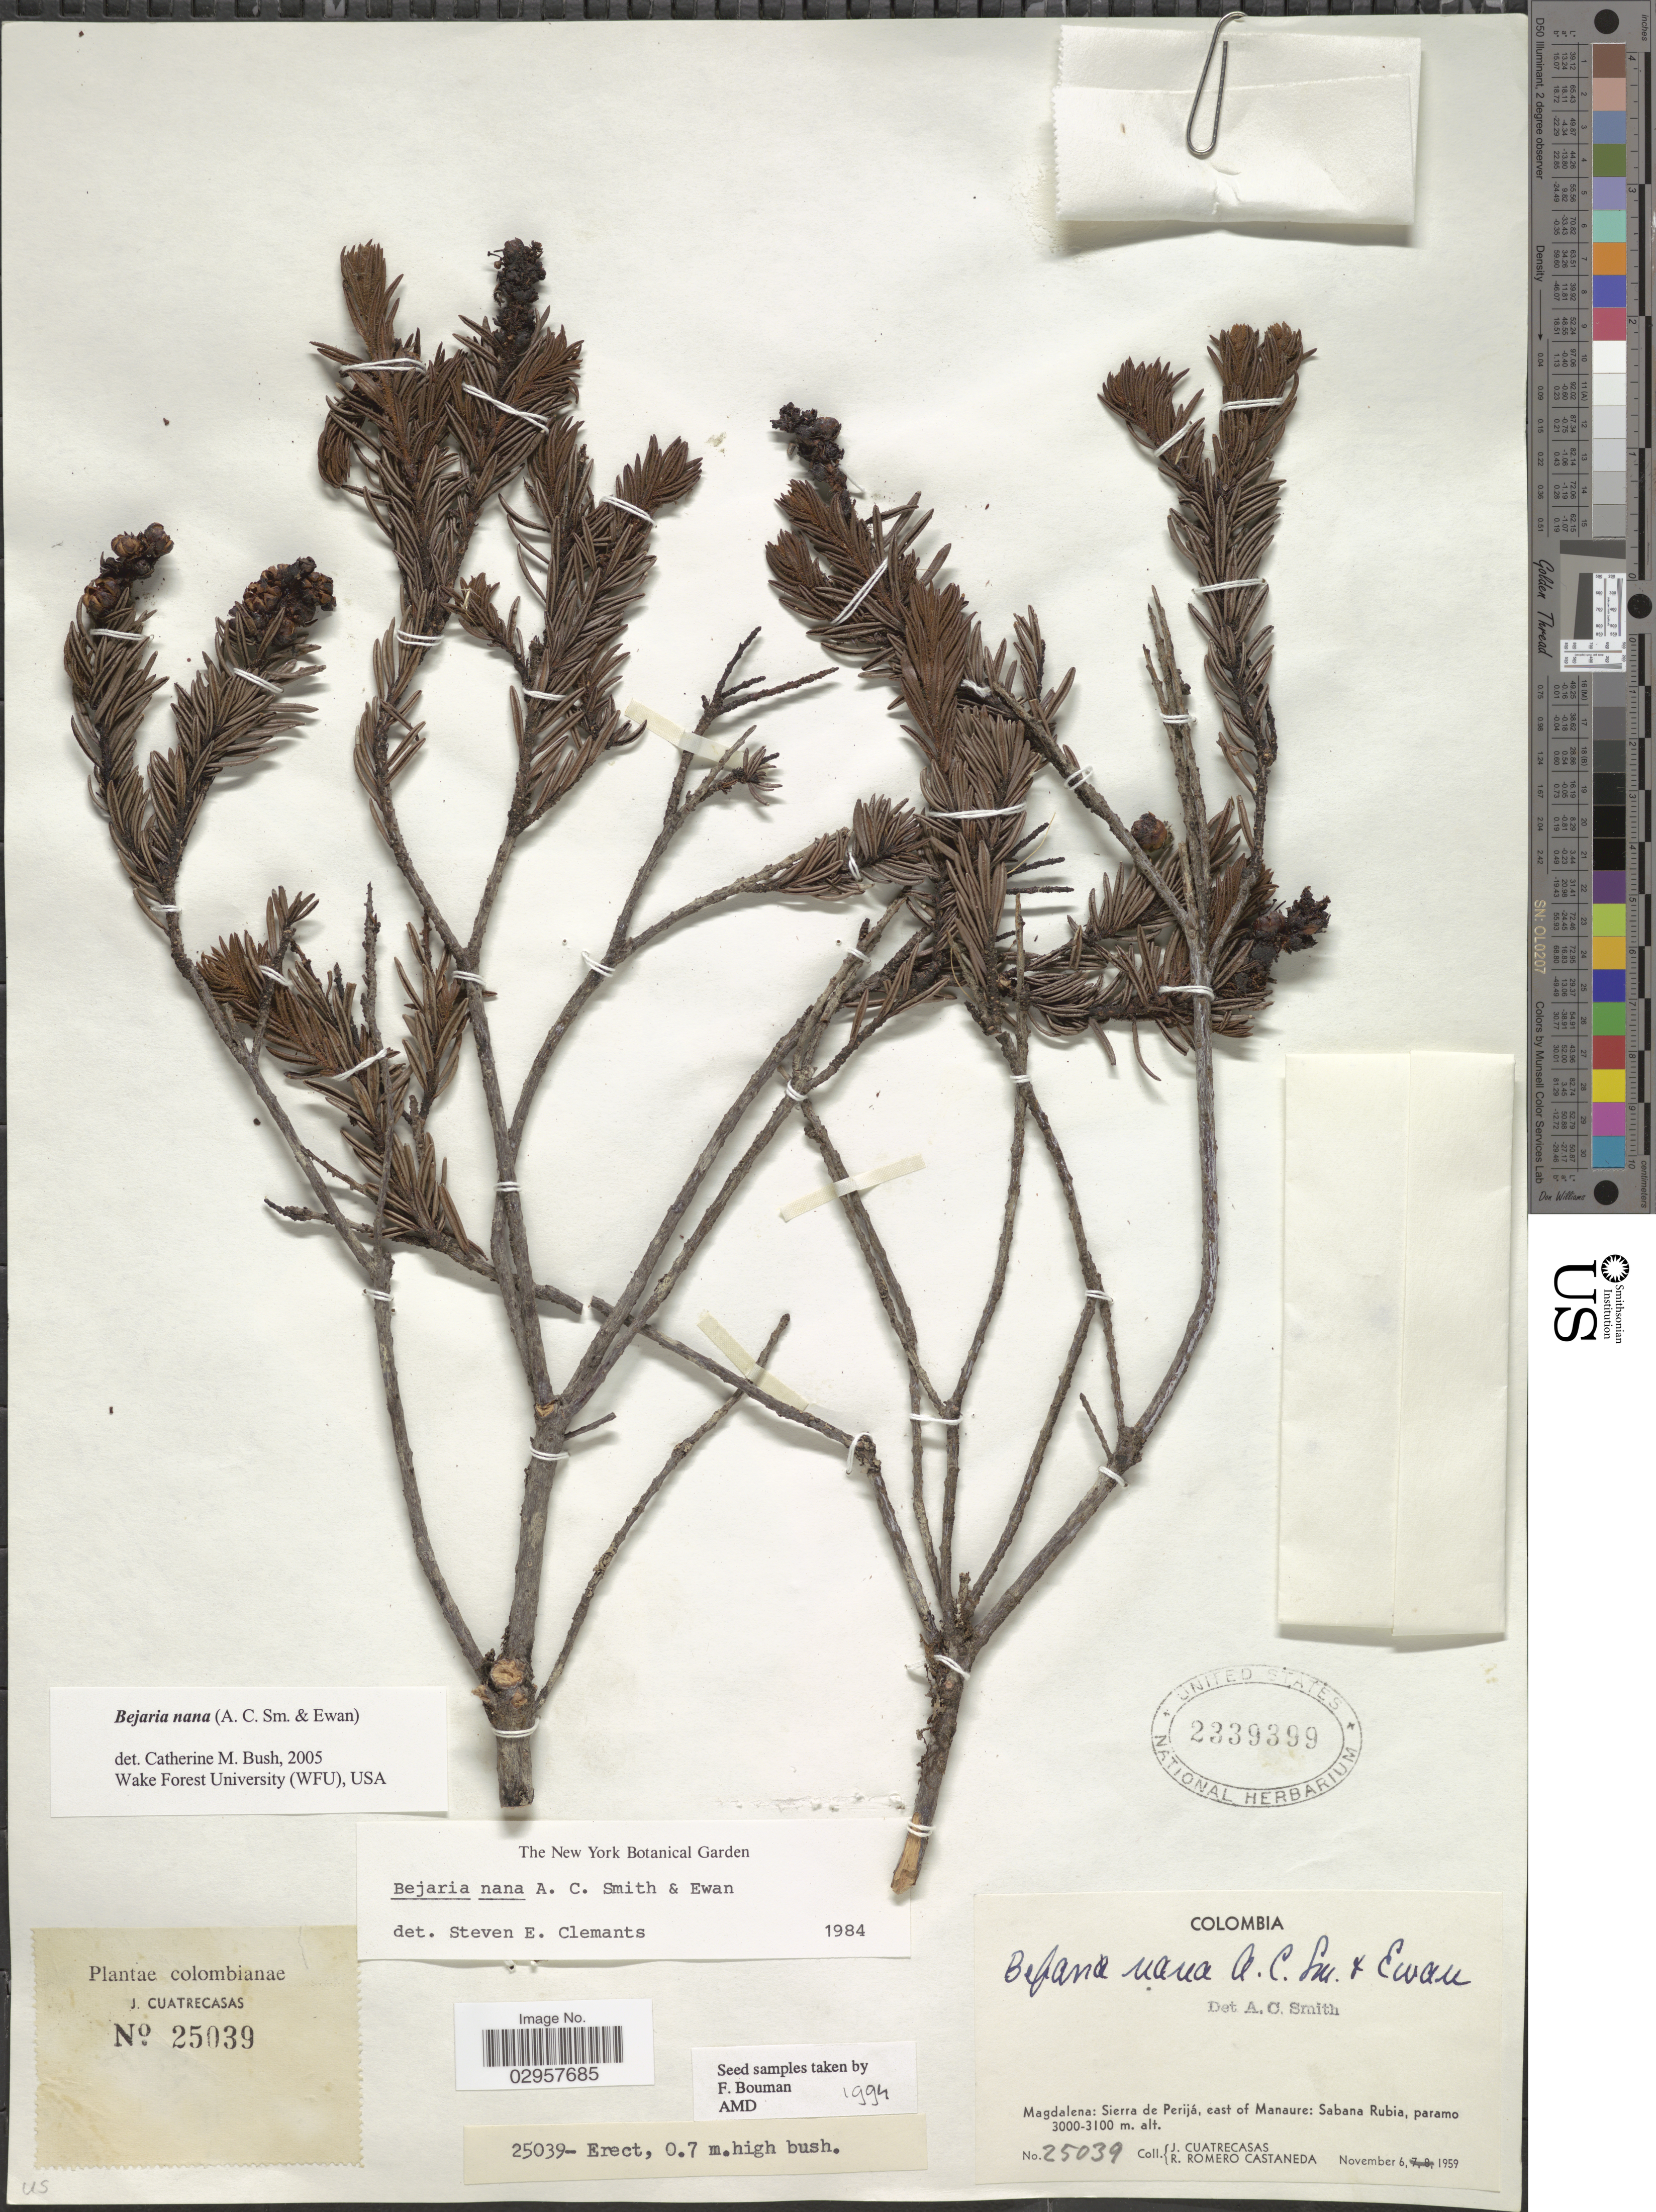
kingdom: Plantae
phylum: Tracheophyta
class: Magnoliopsida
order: Ericales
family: Ericaceae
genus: Bejaria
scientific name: Bejaria nana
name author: A.C. Sm. & Ewan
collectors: J. Cuatrecasas & R. Romero Castañeda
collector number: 25039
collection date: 1959-11-06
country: Colombia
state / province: Magdalena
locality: Sierra de Perijá, east of Manaure: Sabana Rubia.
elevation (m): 3000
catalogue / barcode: US 2339399